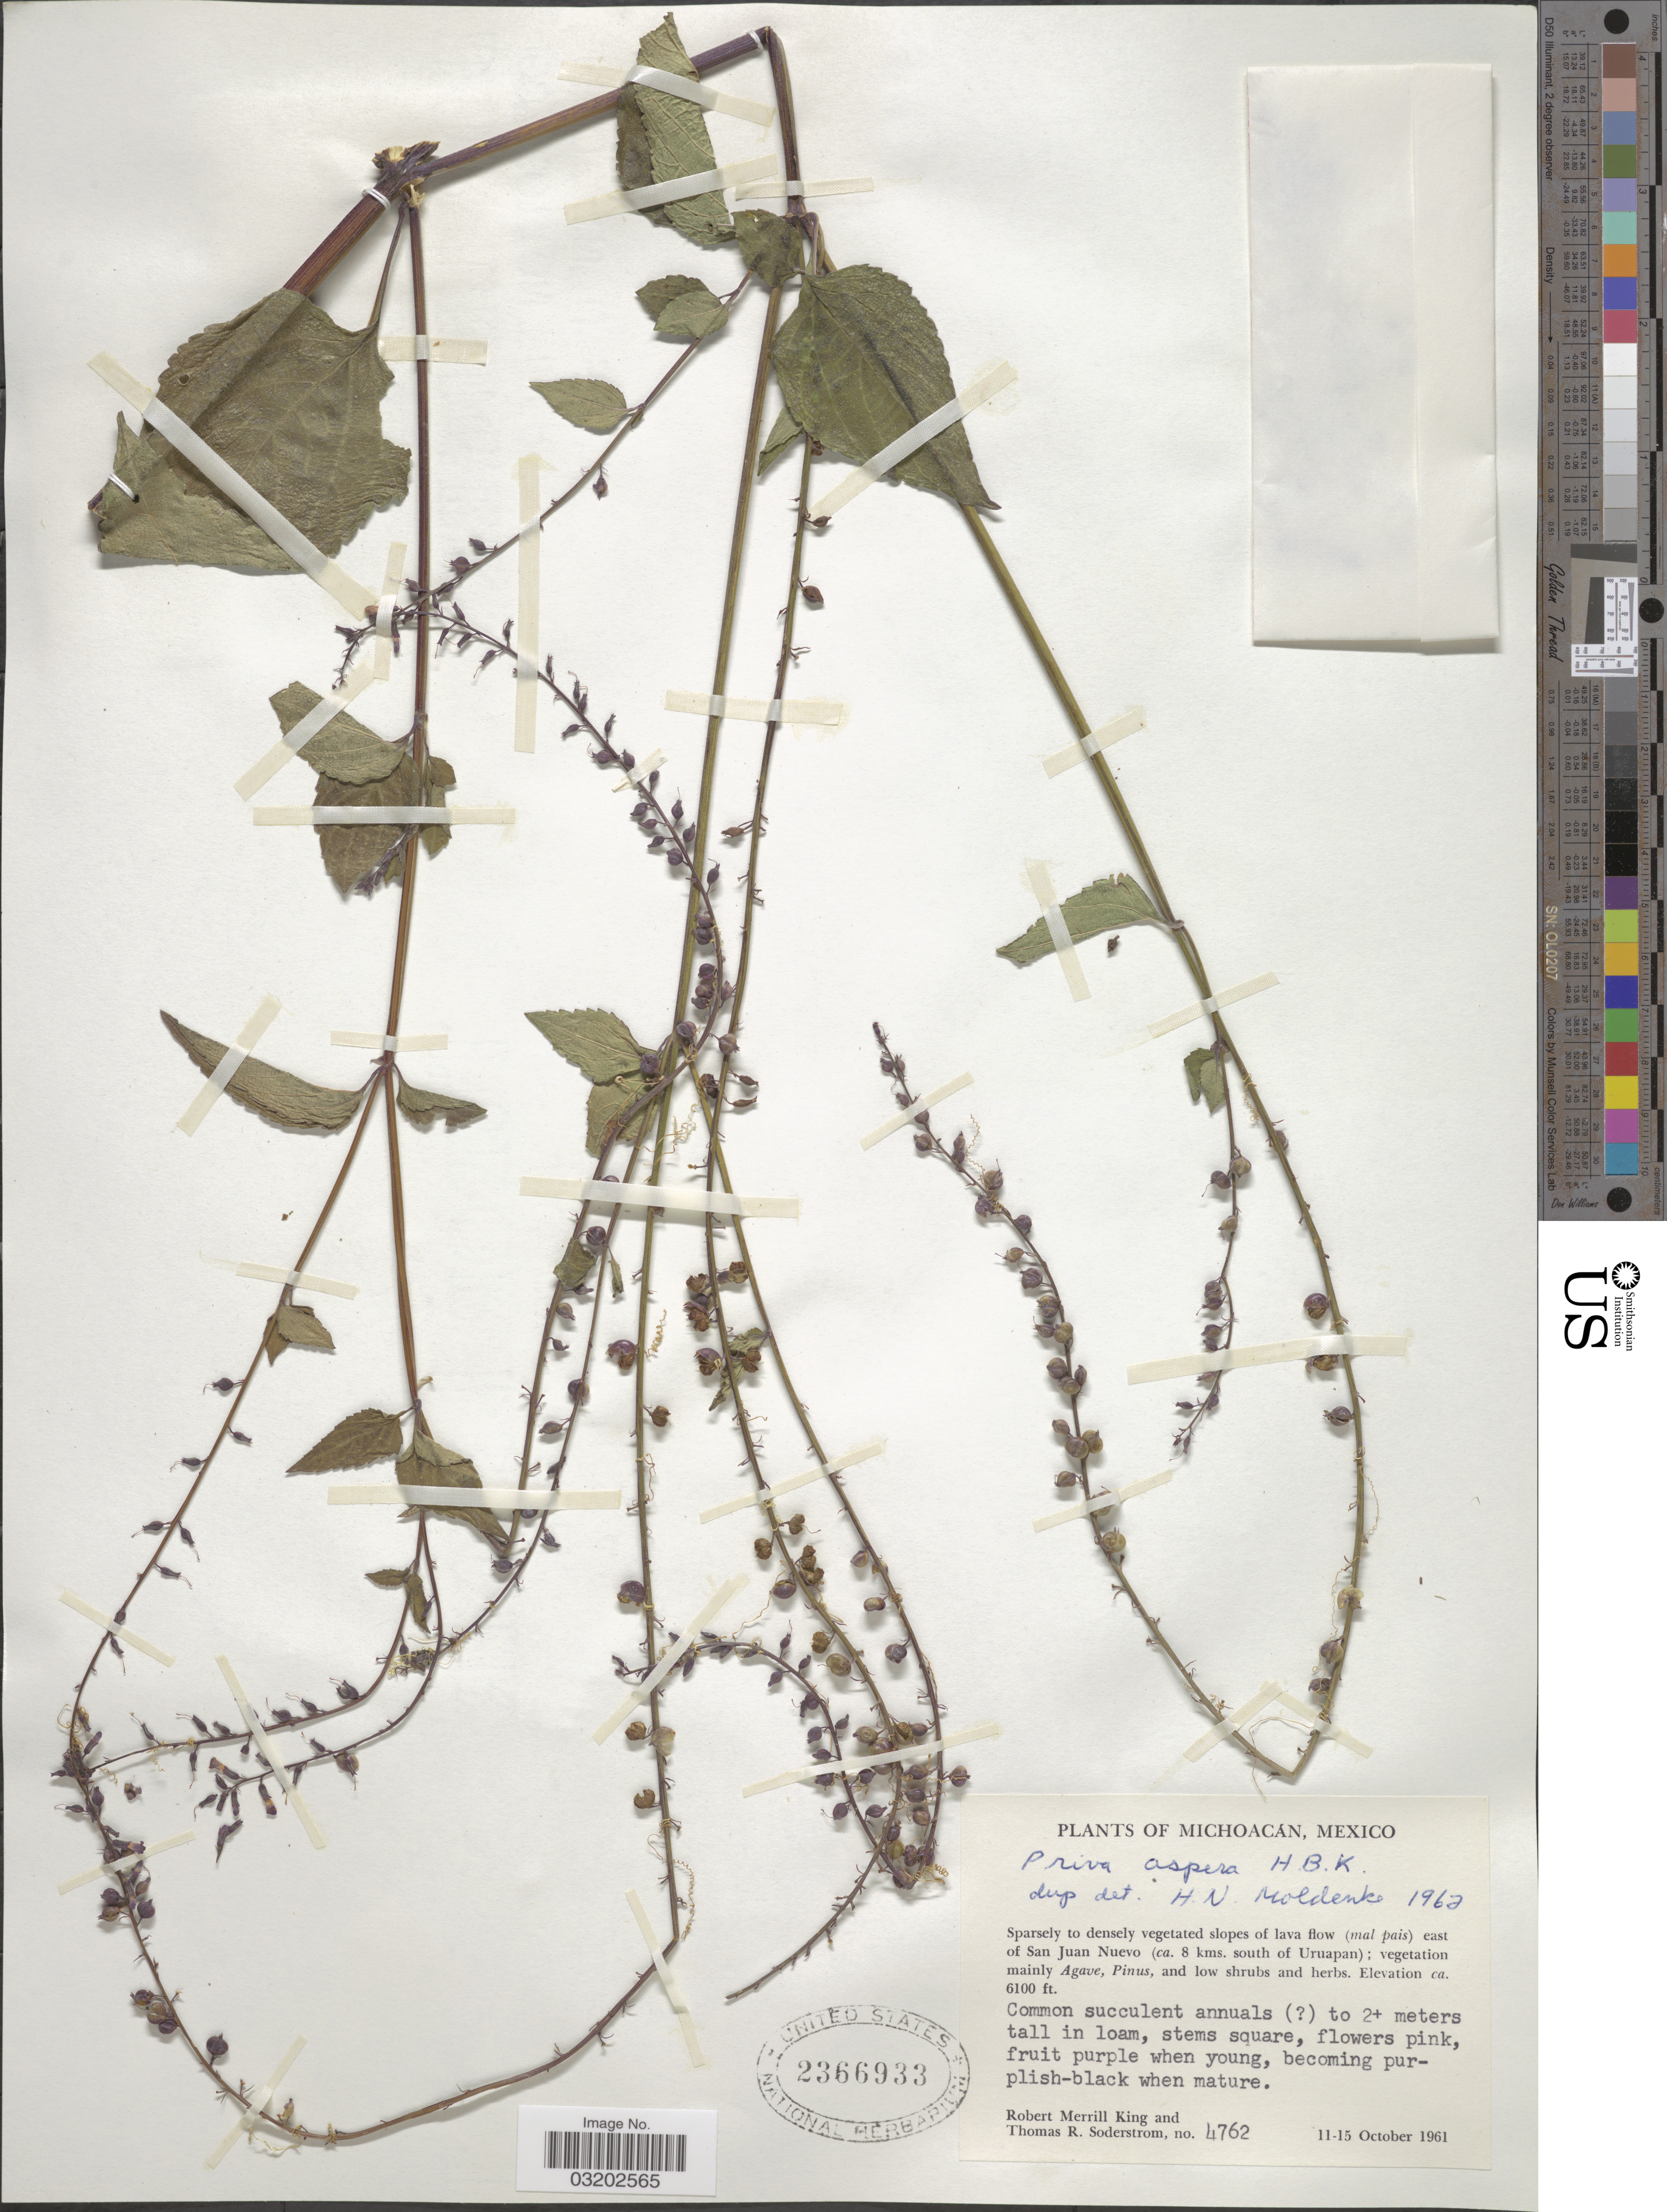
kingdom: Plantae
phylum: Tracheophyta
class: Magnoliopsida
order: Lamiales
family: Verbenaceae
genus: Priva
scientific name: Priva aspera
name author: Kunth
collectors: R. M. King & T. R. Soderstrom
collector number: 4762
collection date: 1961-10-11/1961-10-15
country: Mexico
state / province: Michoacán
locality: East of San Juan Nuevo (ca. 8 kms. south of Uruapan).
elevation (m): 1859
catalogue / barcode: US 2366933